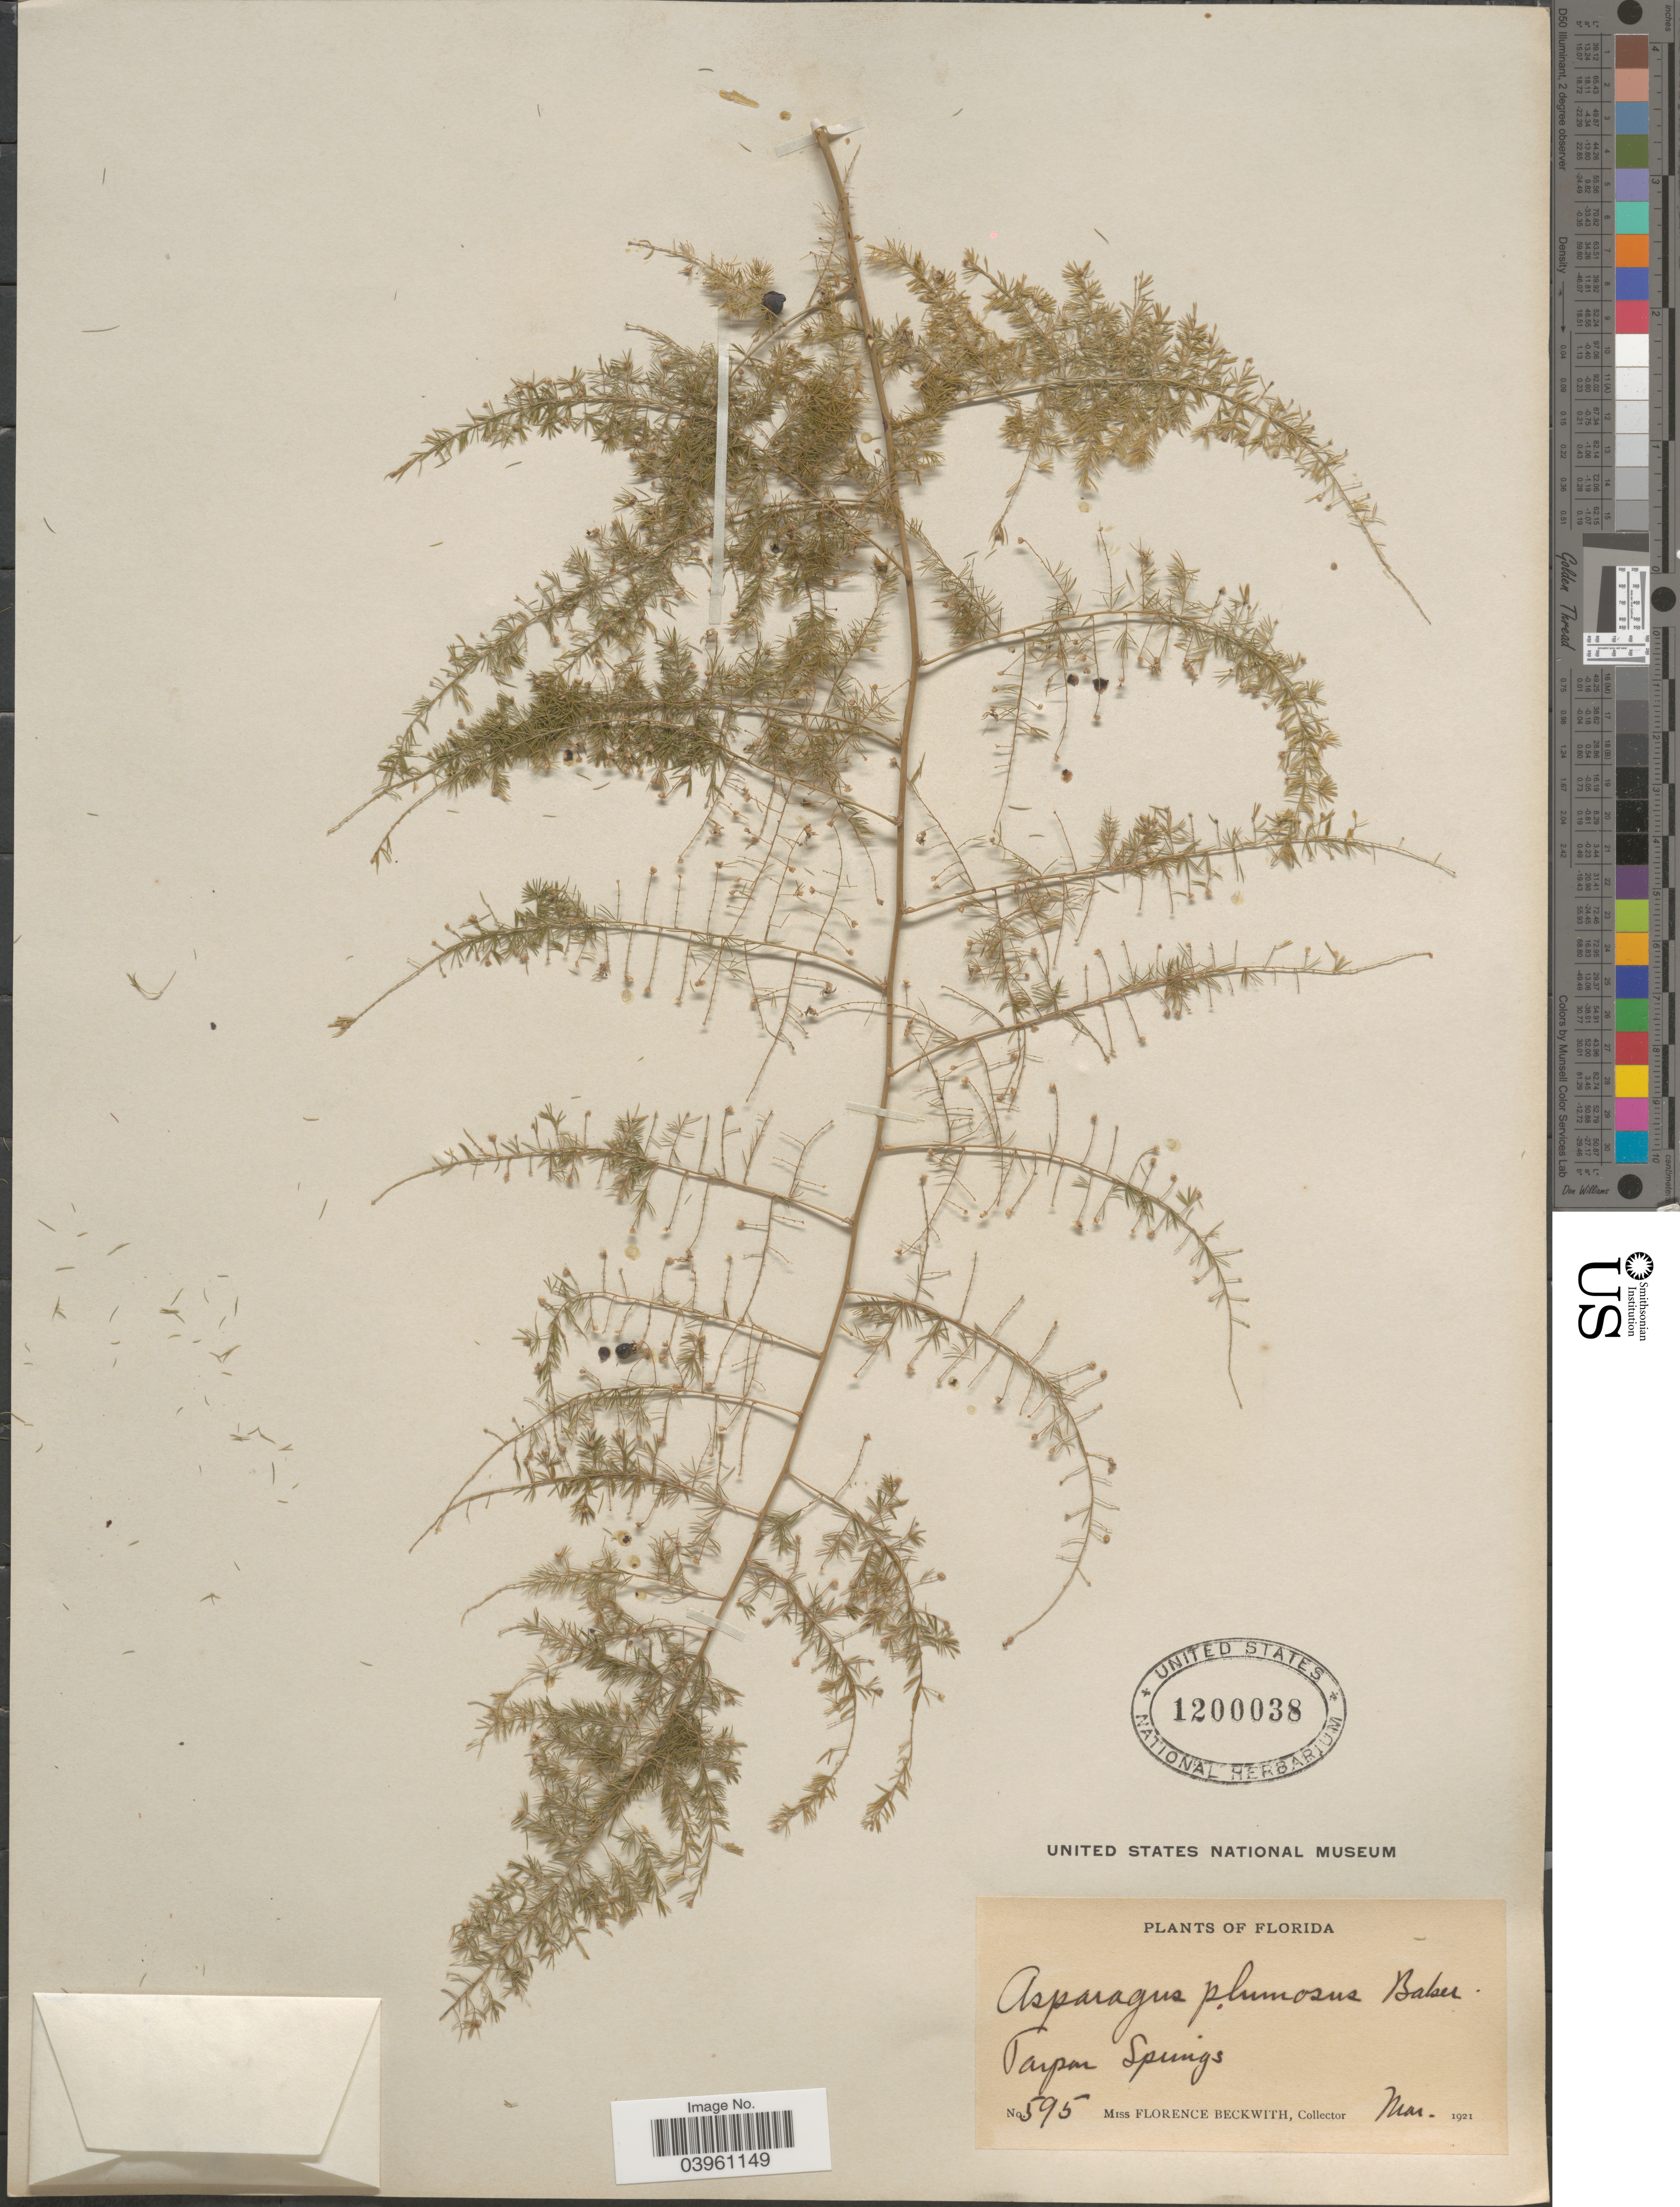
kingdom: Plantae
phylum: Tracheophyta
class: Liliopsida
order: Asparagales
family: Asparagaceae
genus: Asparagus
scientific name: Asparagus plumosus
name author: Baker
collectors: F. Beckwith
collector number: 595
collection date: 1921-03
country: United States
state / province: Florida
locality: Tarpon Springs.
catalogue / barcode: US 1200038